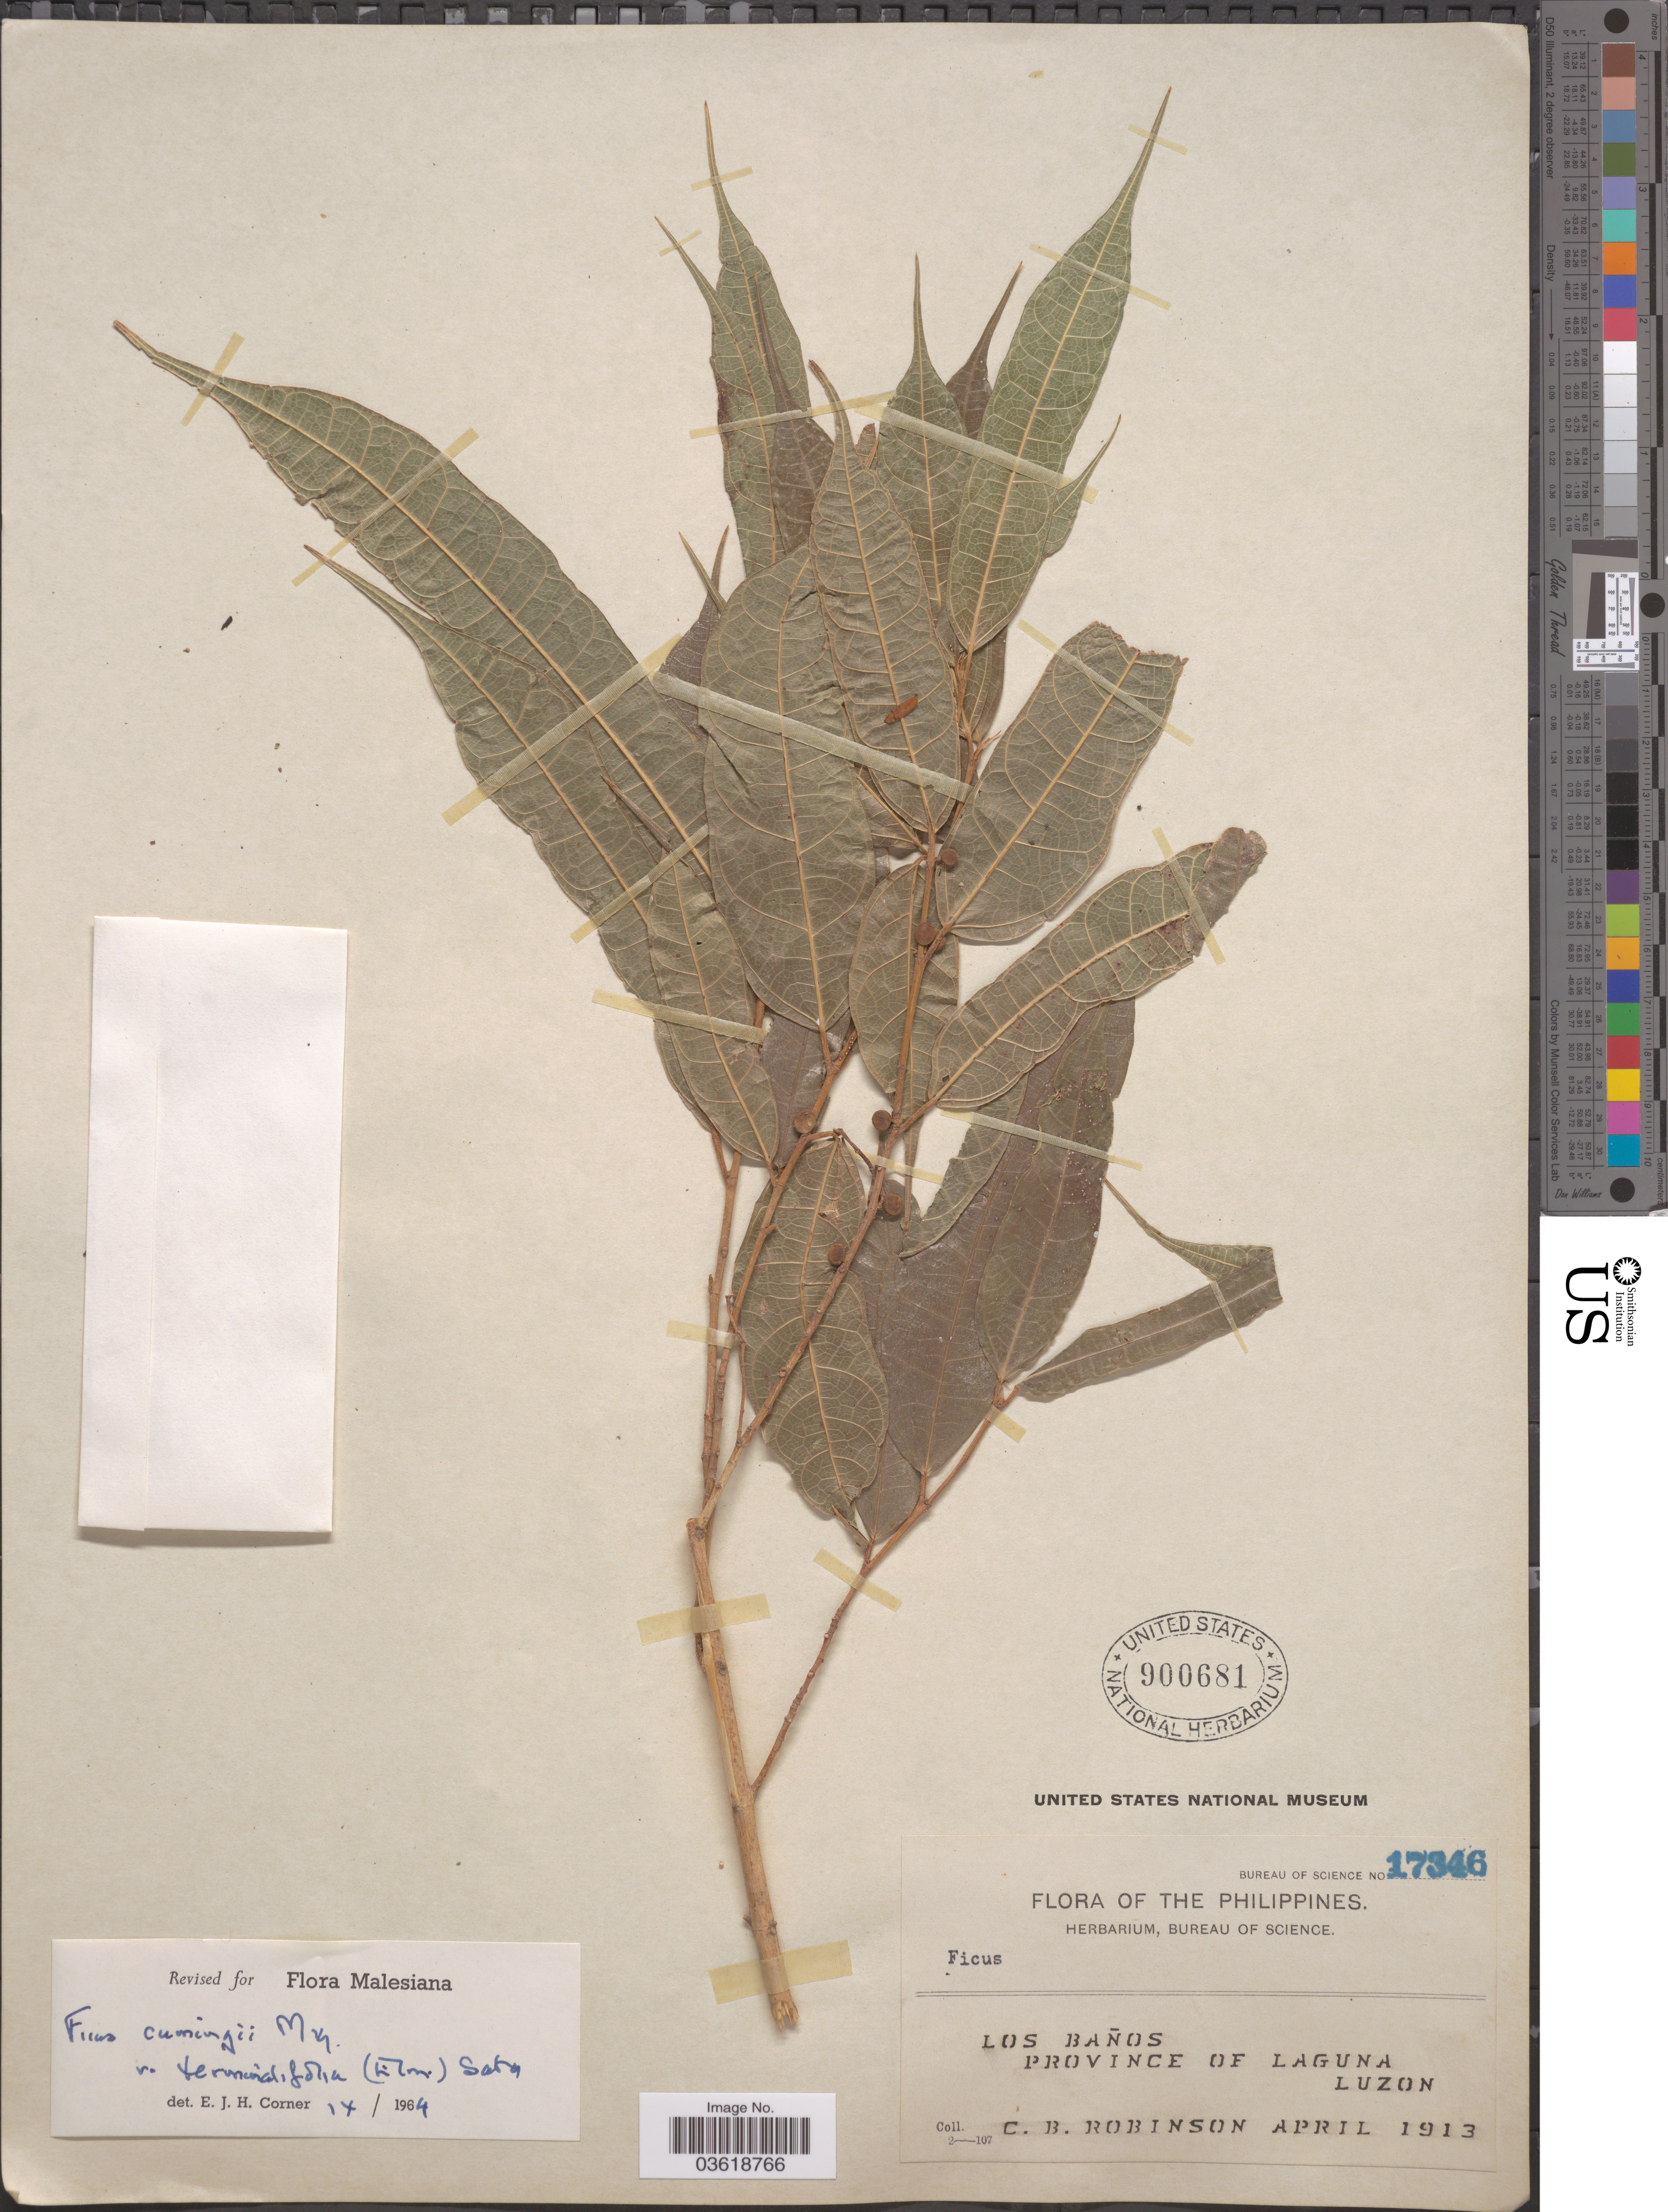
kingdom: Plantae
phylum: Tracheophyta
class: Magnoliopsida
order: Rosales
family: Moraceae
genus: Ficus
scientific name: Ficus cumingii var. terminalifolia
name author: (Elmer) Sata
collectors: C. Robinson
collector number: Bureau of Science 17346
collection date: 1913-04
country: Philippines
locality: Los Baños. Province of Laguna. Luzon.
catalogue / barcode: US 900681